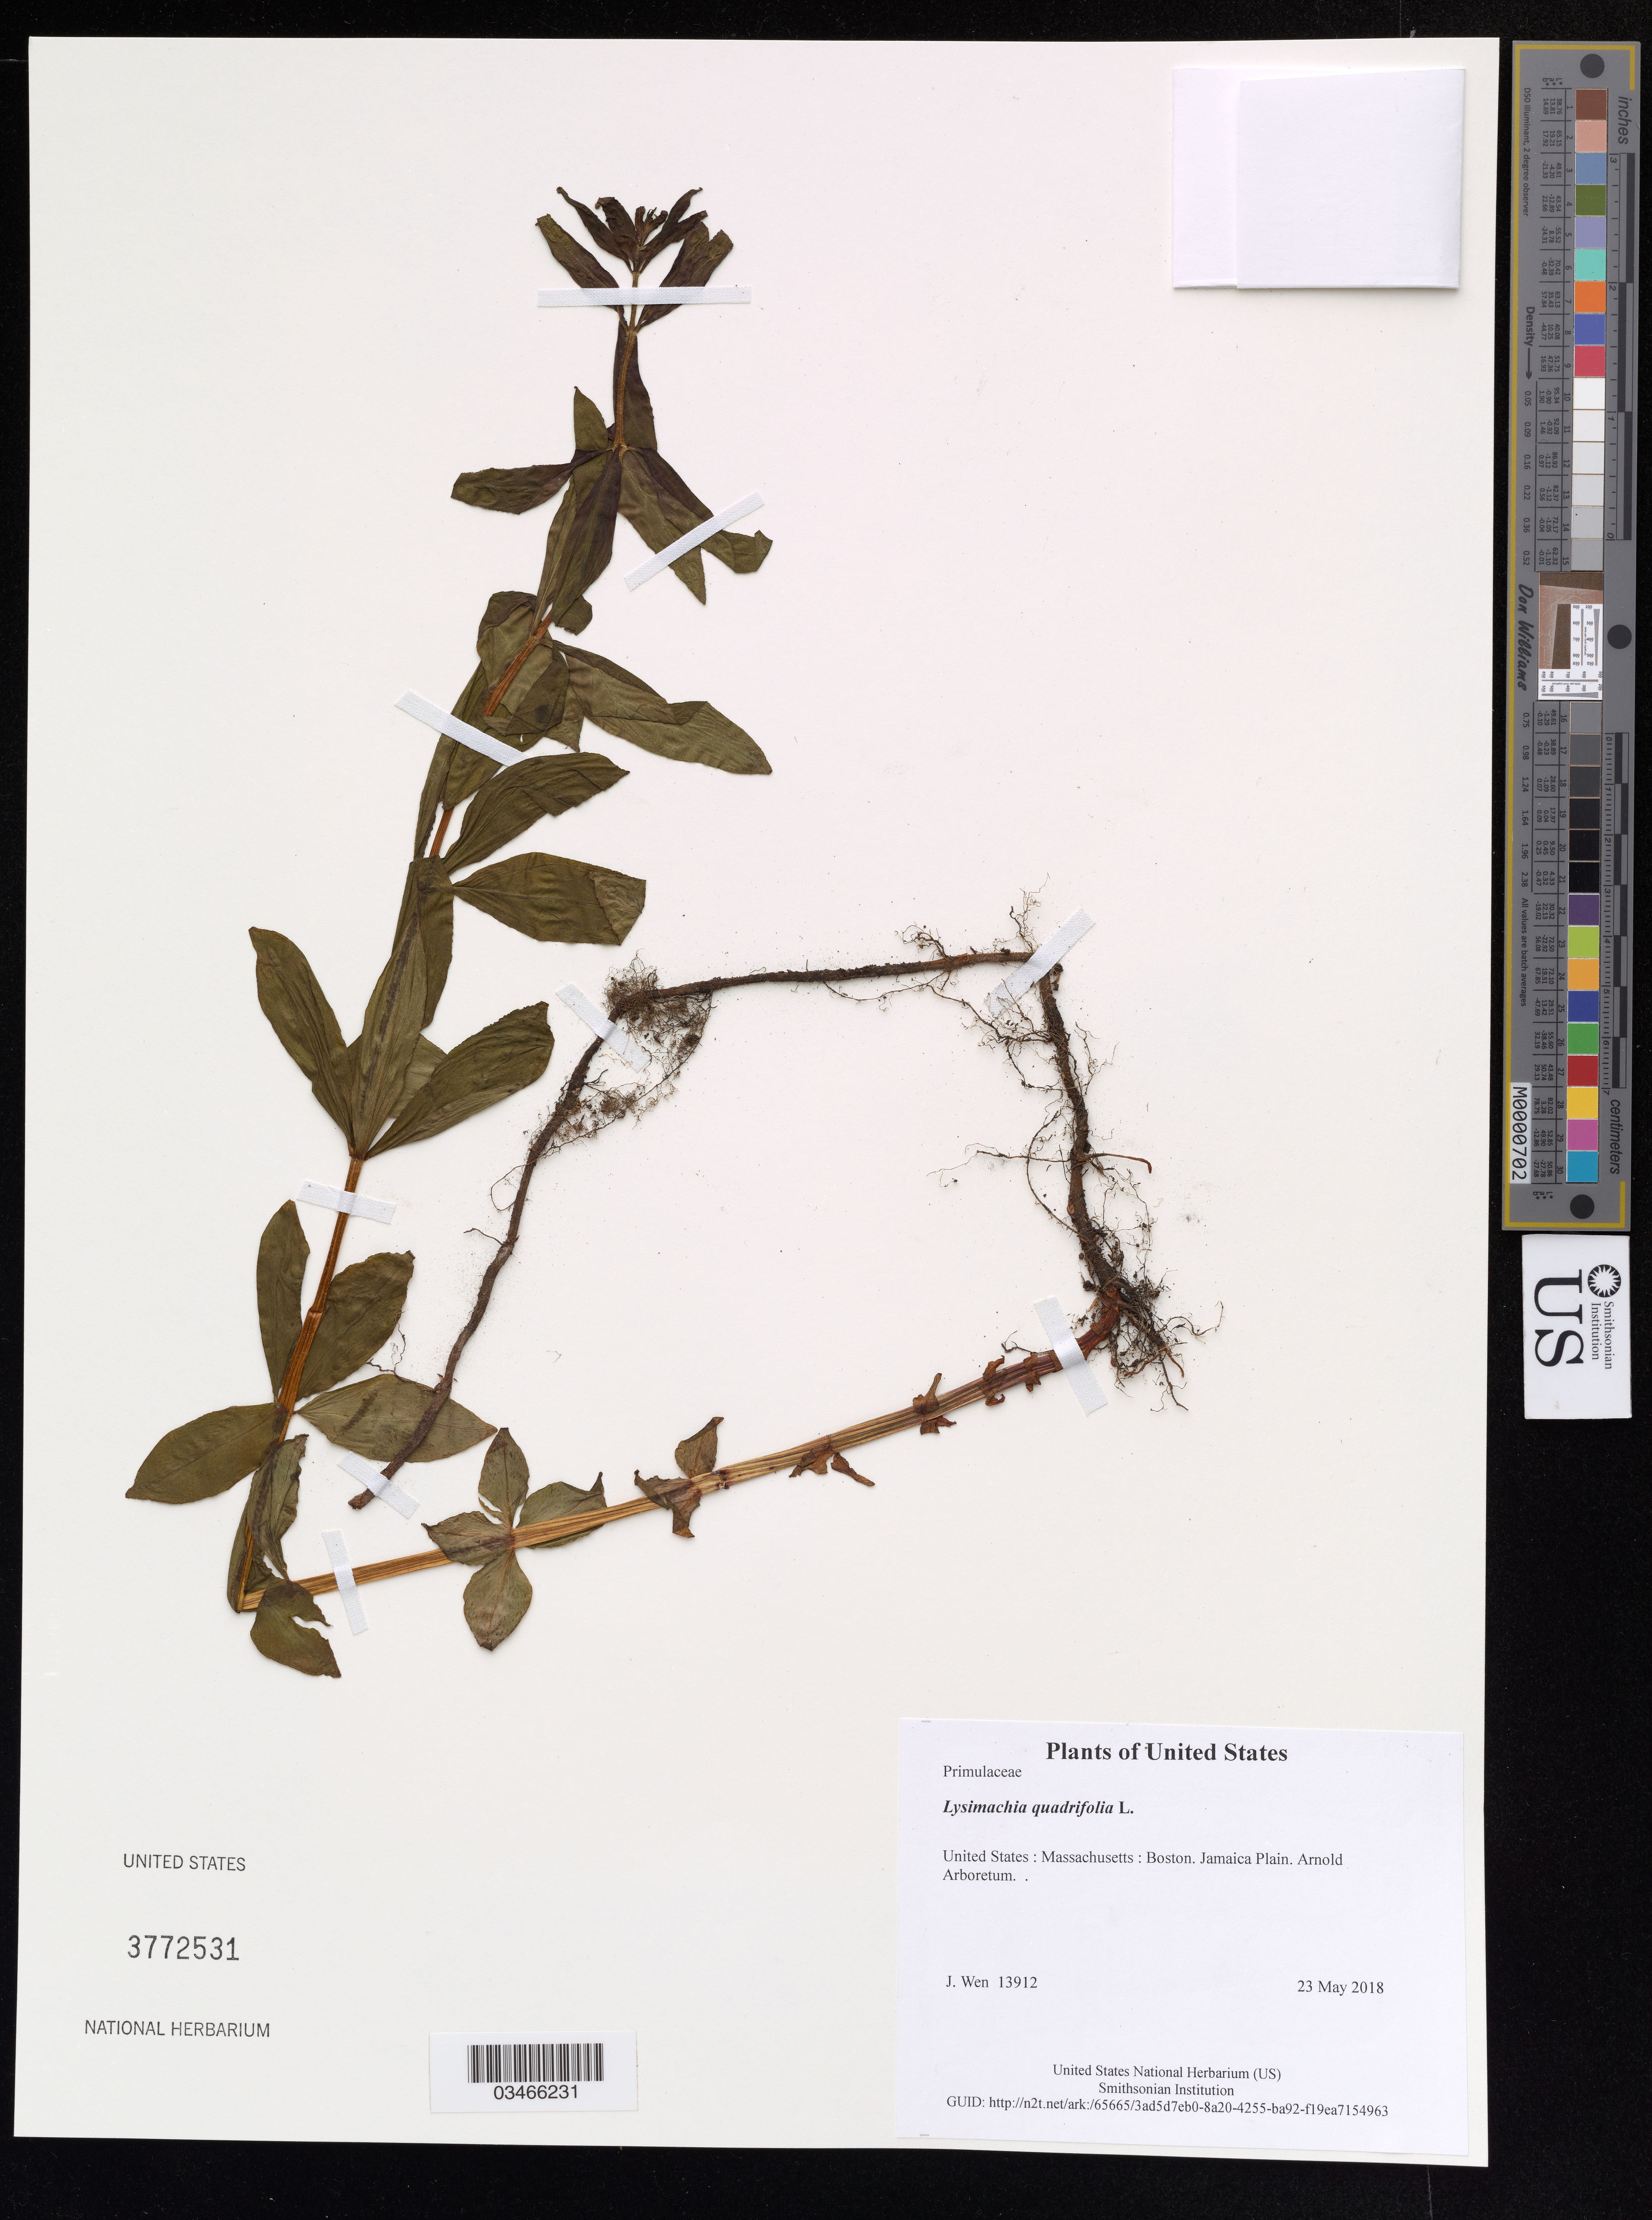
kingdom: Plantae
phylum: Tracheophyta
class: Magnoliopsida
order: Ericales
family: Primulaceae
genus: Lysimachia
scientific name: Lysimachia quadrifolia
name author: L.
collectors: J. Wen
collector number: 13912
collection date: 2018-05-23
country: United States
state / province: Massachusetts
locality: Boston. Jamaica Plain. Arnold Arboretum.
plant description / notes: Fruits collected for FDA.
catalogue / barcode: US 3772531